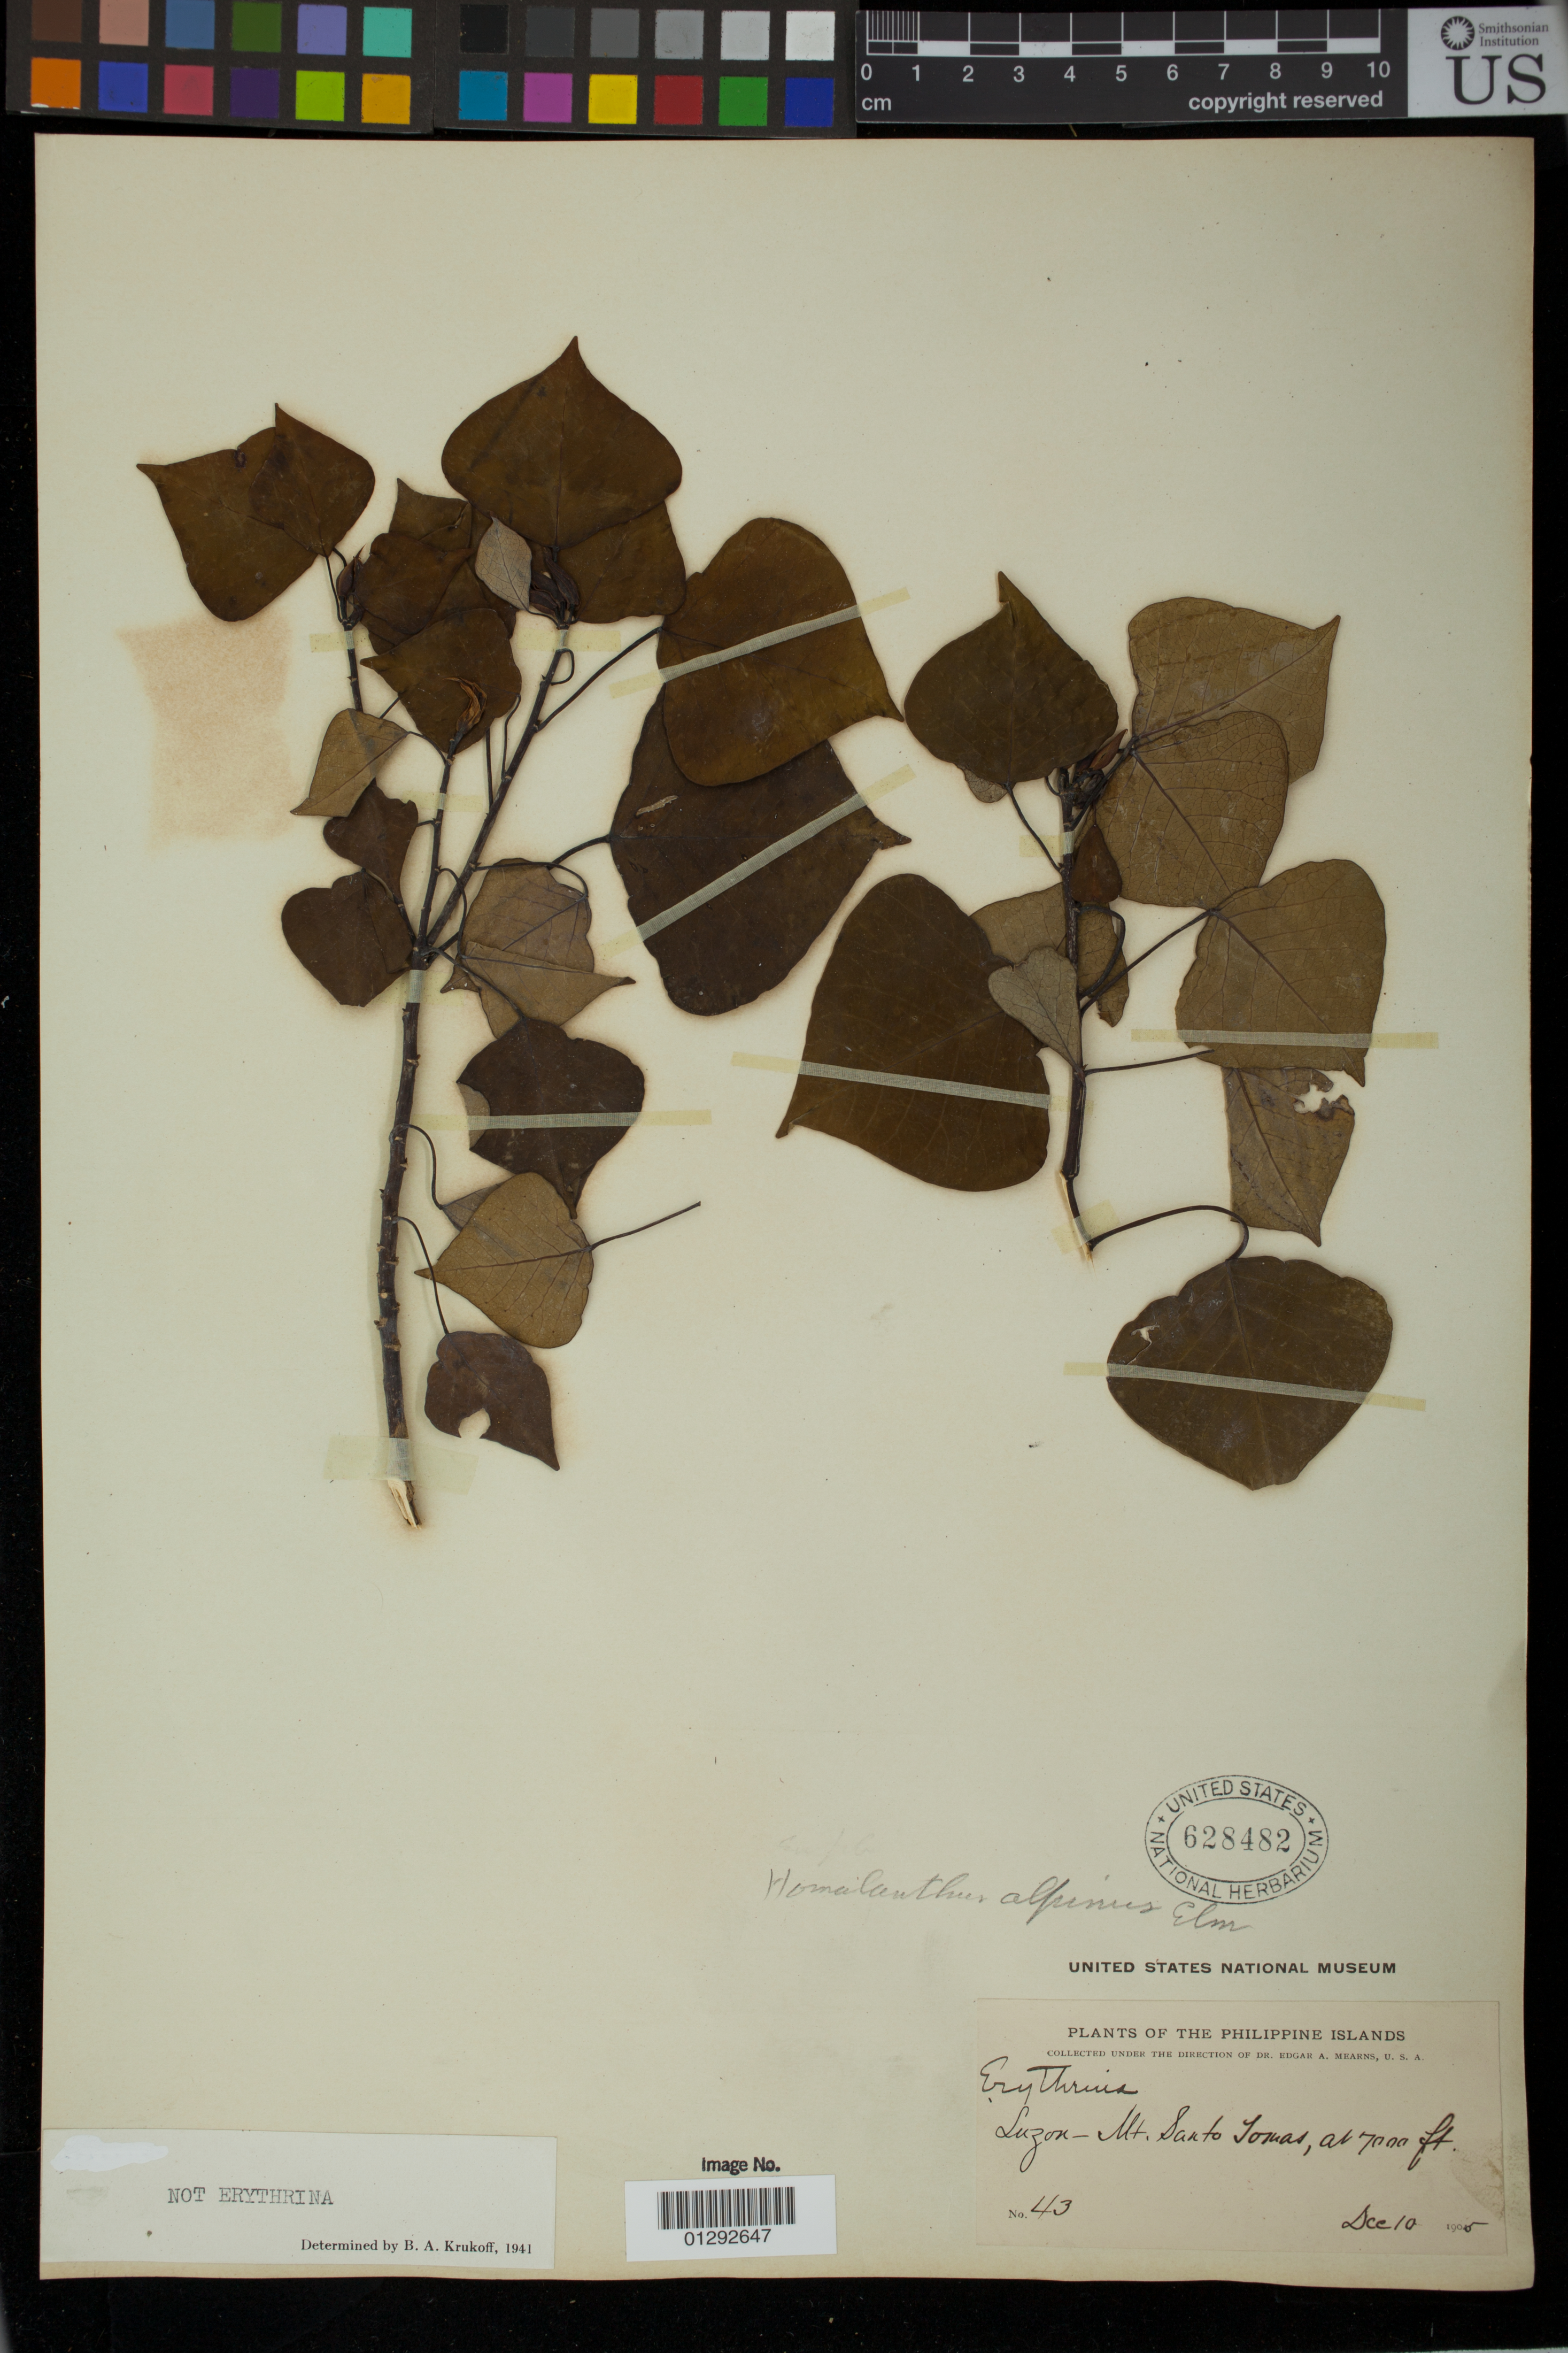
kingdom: Plantae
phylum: Tracheophyta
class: Magnoliopsida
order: Malpighiales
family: Euphorbiaceae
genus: Omalanthus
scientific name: Omalanthus fastuosus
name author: Fern.-Vill.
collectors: E. A. Mearns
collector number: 43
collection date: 1905-12-10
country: Philippines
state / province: Cordillera (Administrative Region)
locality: Luzon, Mt. Santo Tomas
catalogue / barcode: US 628482